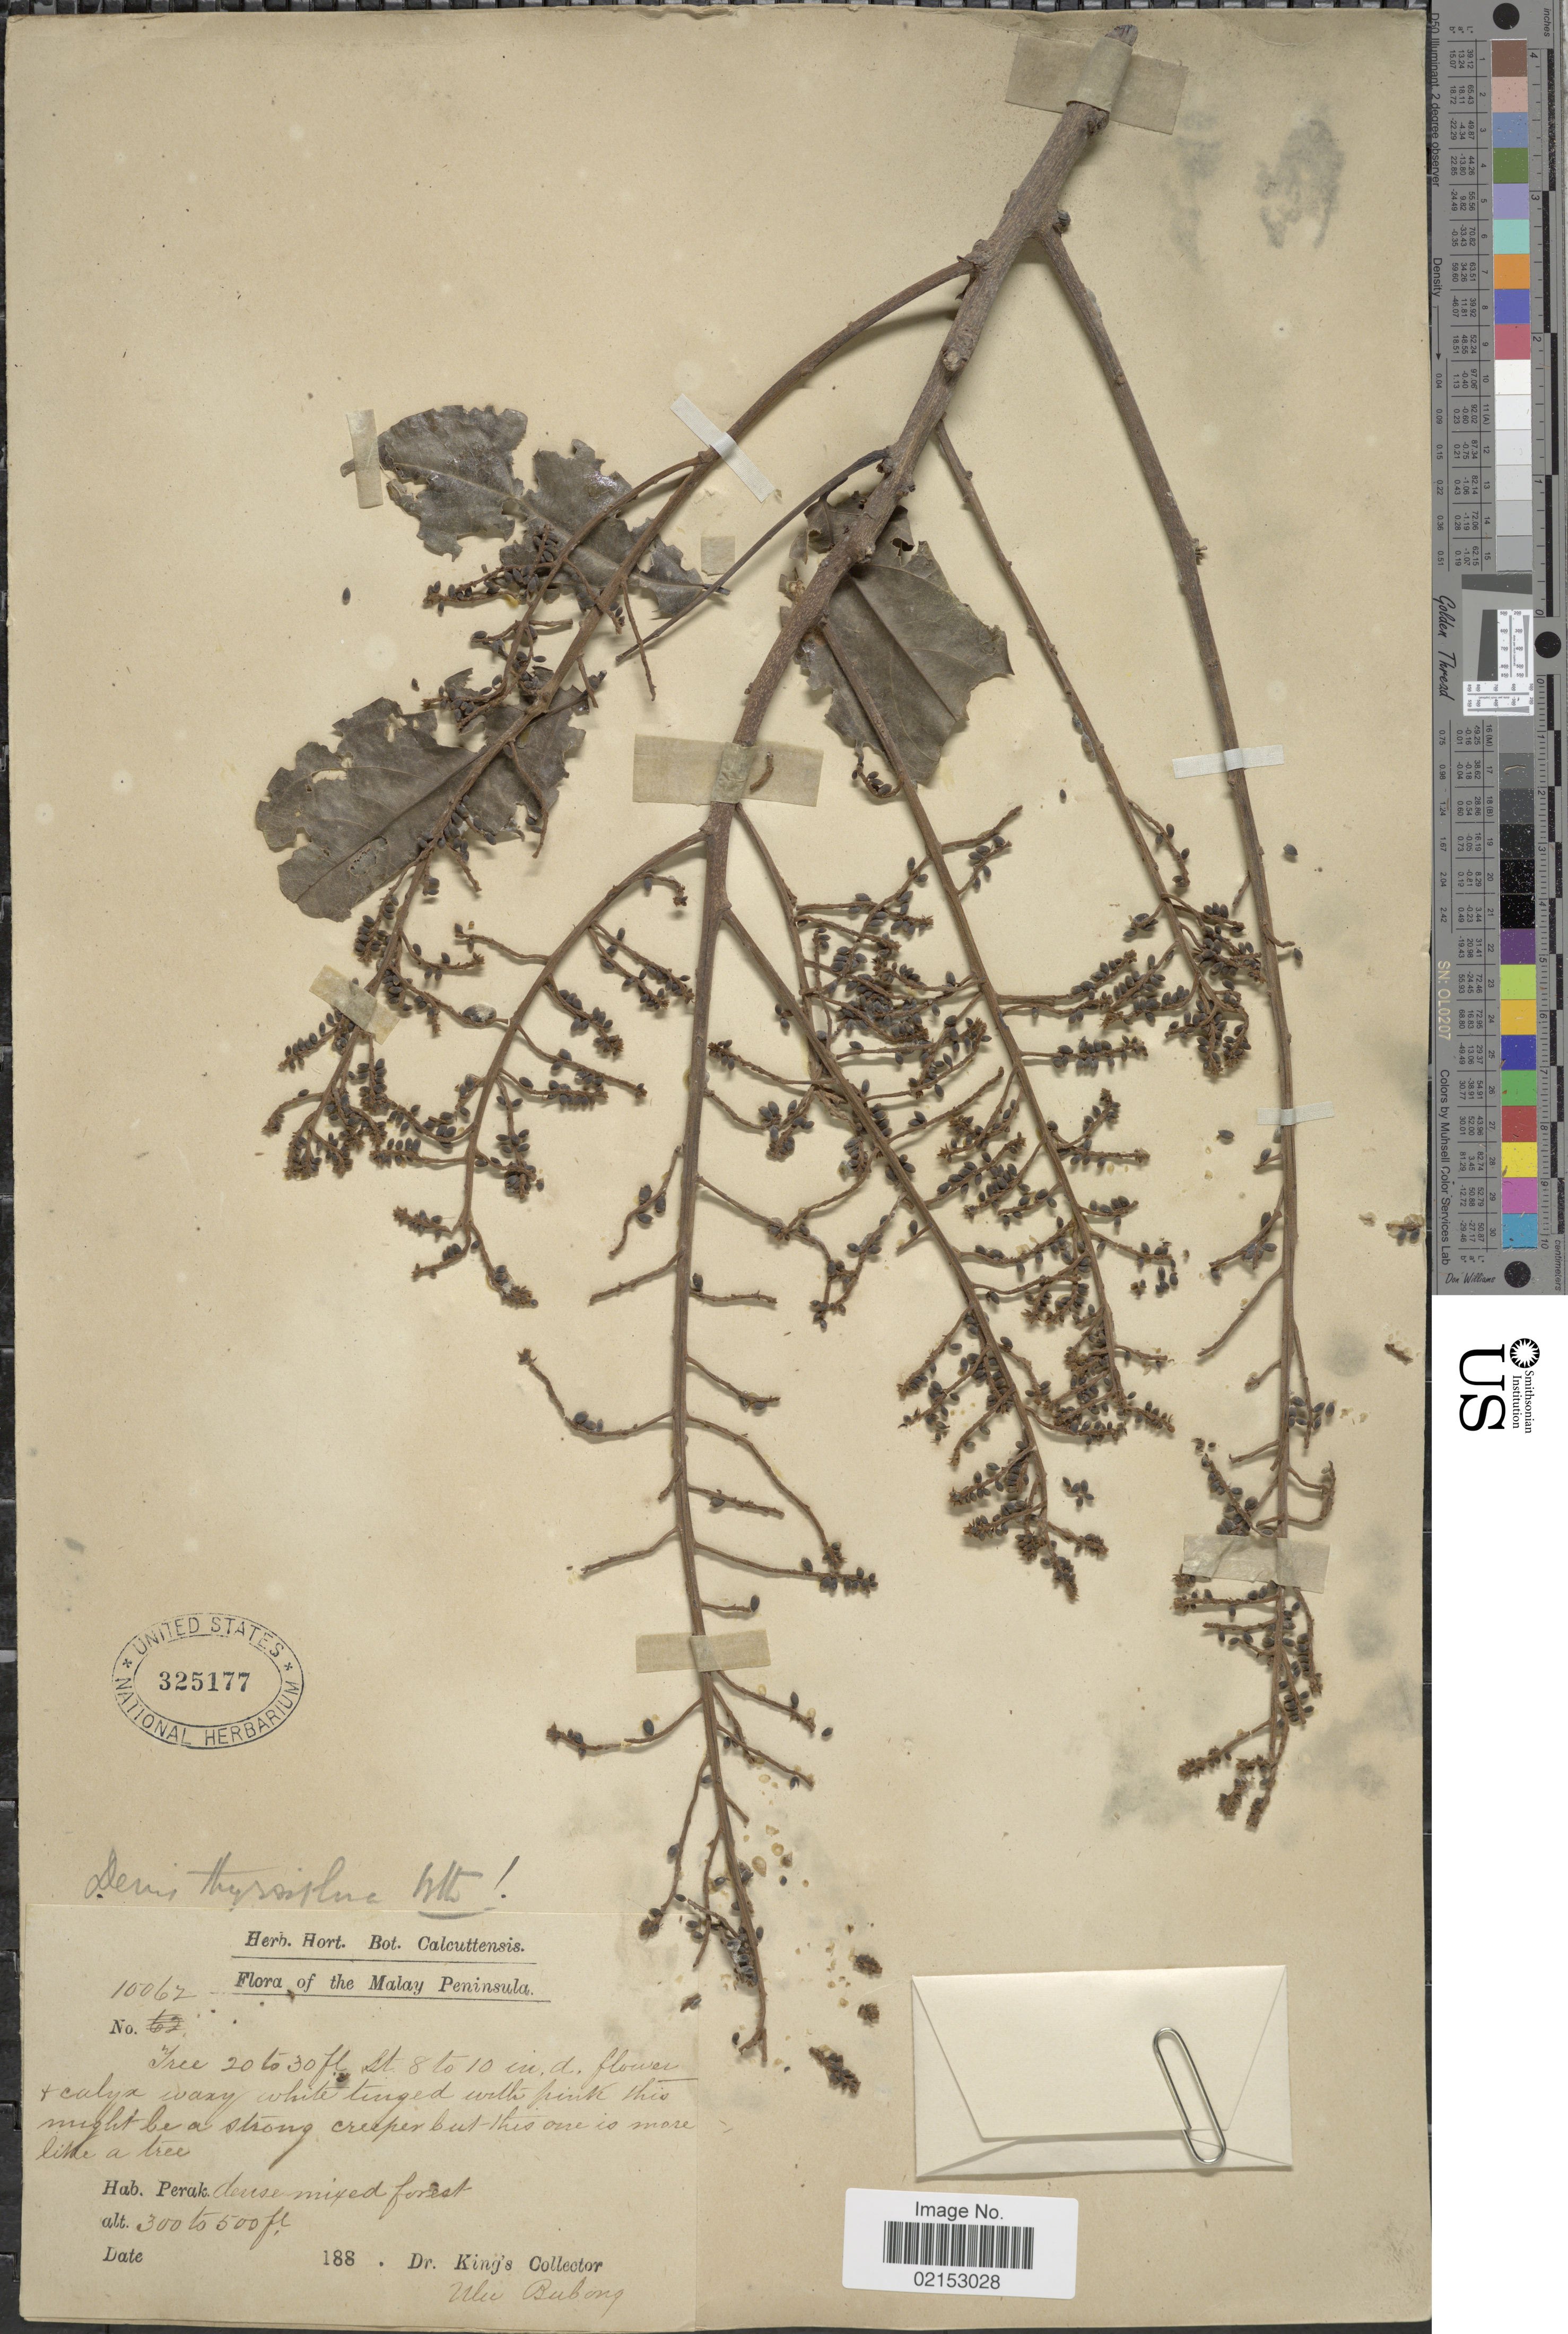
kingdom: Plantae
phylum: Tracheophyta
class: Magnoliopsida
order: Fabales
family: Fabaceae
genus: Aganope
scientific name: Aganope thyrsiflora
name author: (Benth.) Polhill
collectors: Dr. King's collector & U. Buboug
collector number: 10062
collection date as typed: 188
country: Malaysia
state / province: Perak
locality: Malay Peninsula, dense mixed forest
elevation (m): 91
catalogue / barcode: US 325177